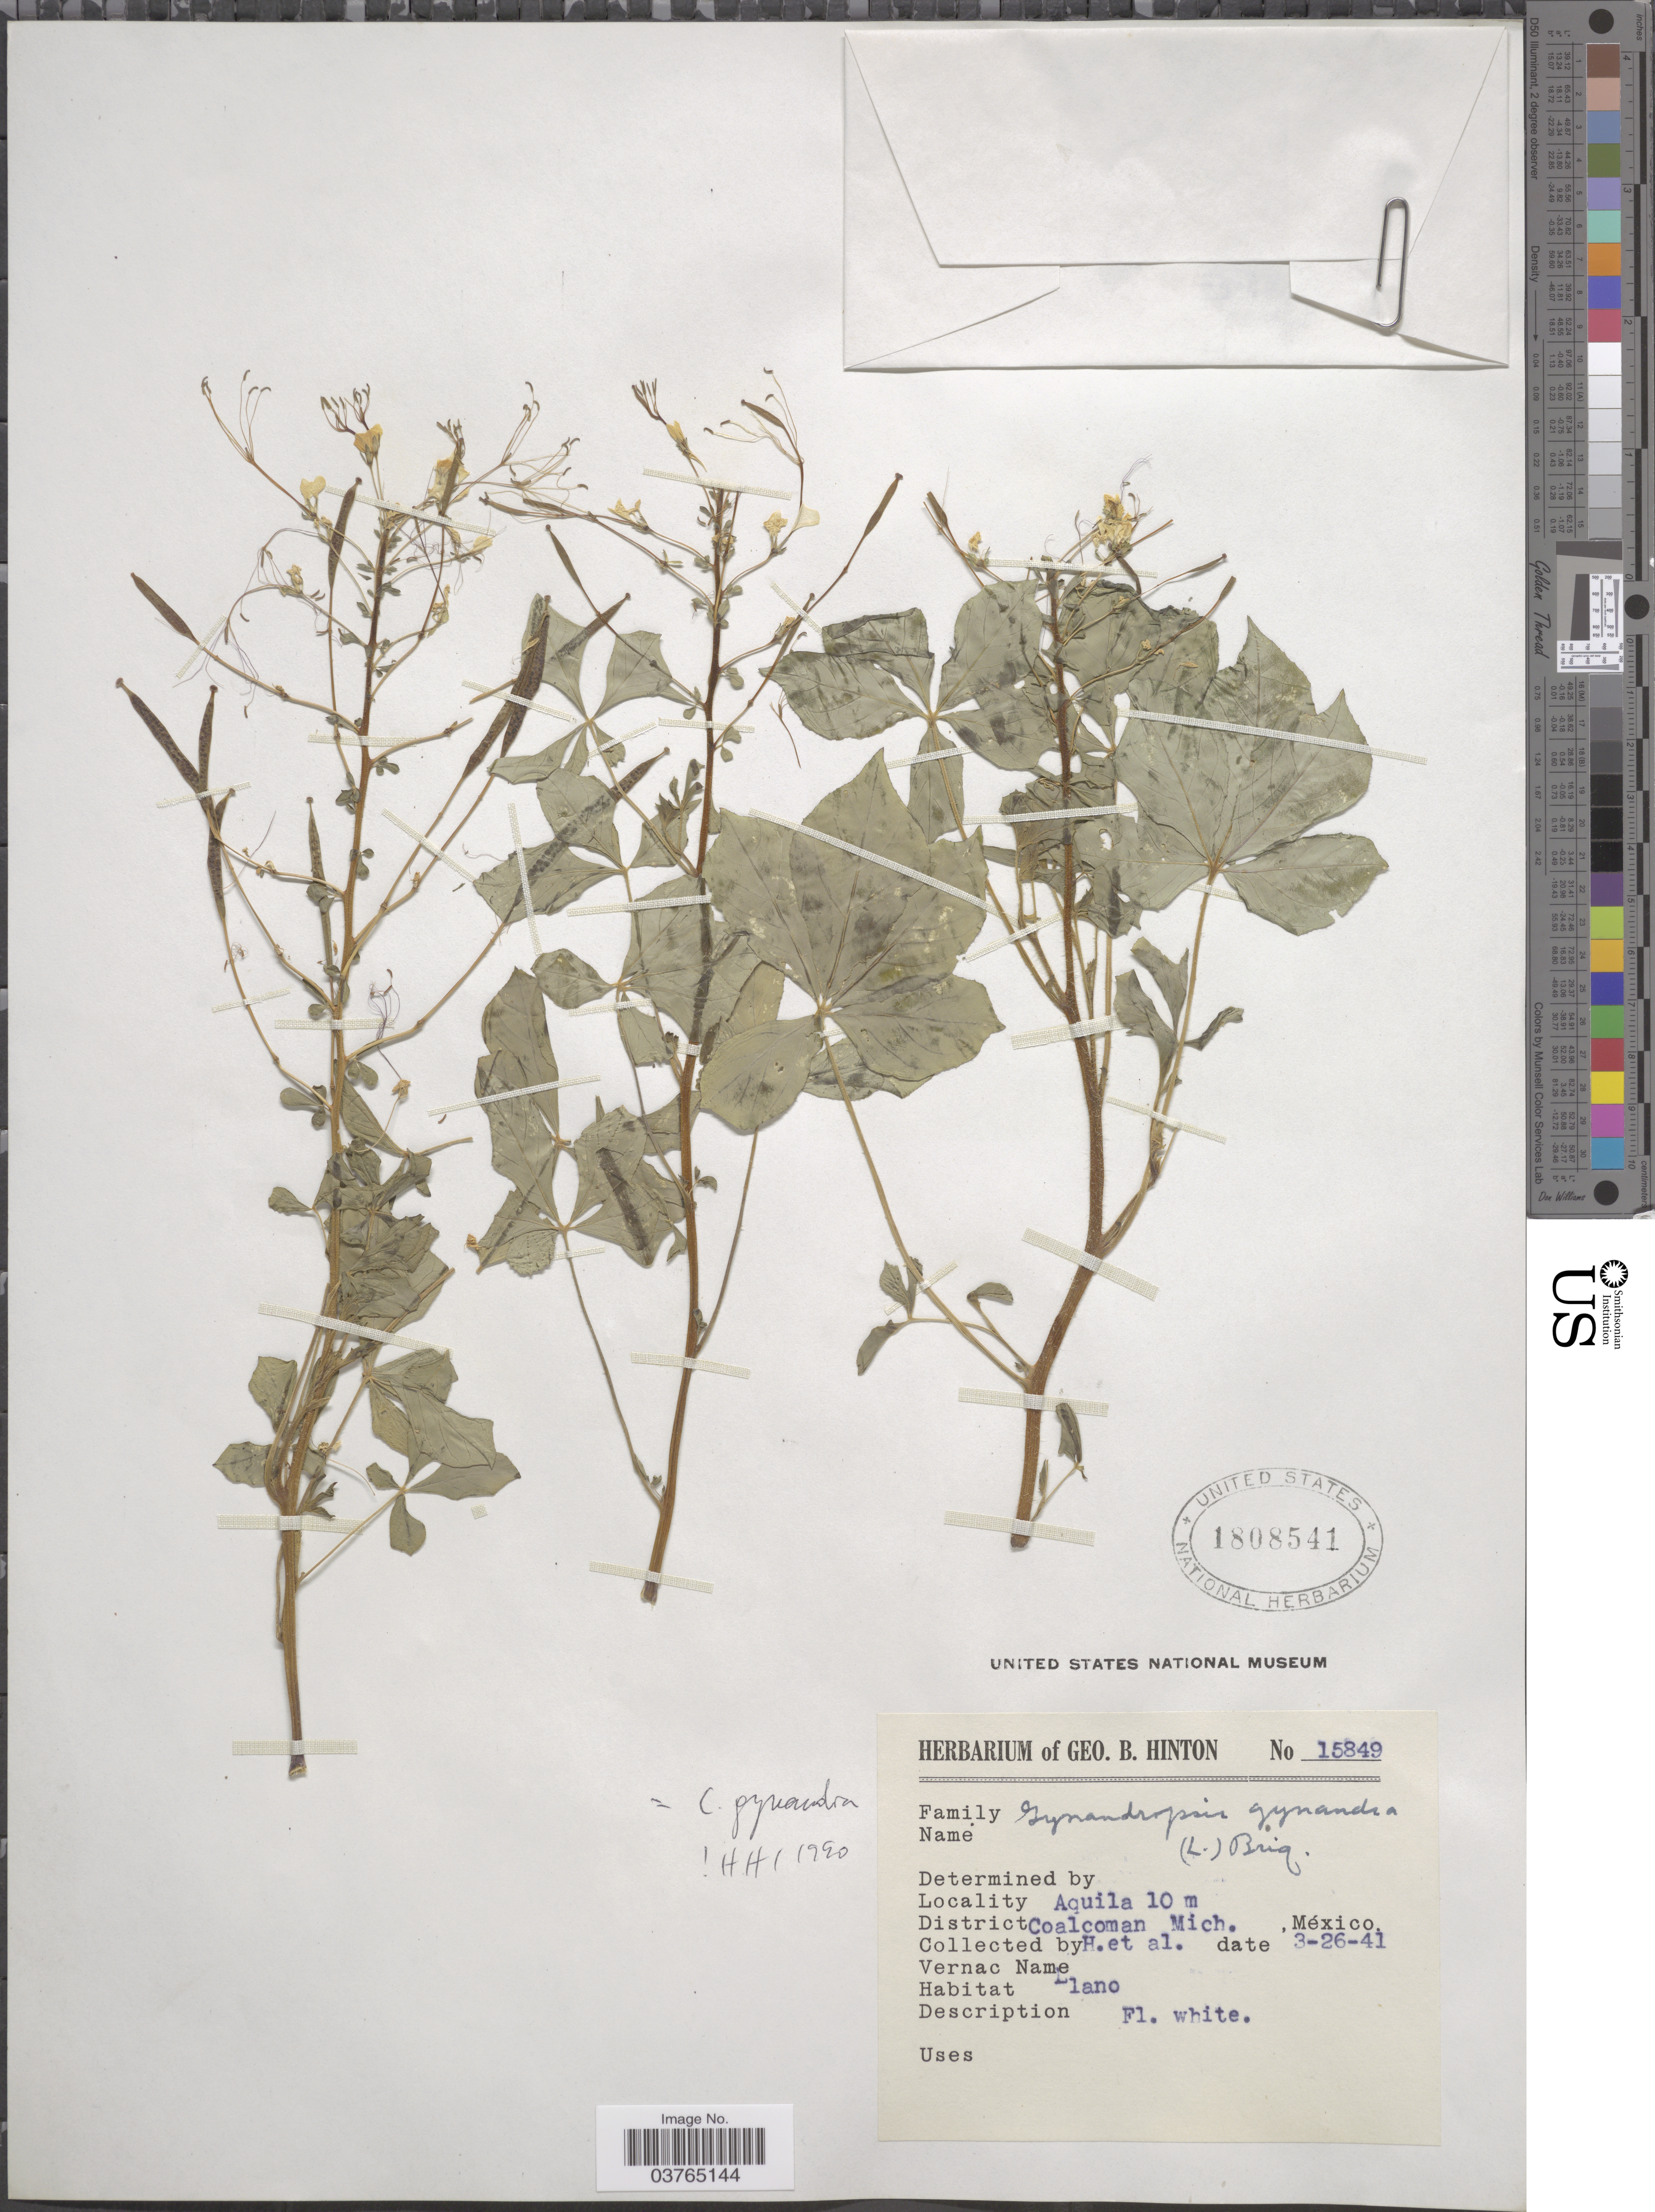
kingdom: Plantae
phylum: Tracheophyta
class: Magnoliopsida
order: Brassicales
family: Cleomaceae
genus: Gynandropsis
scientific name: Gynandropsis gynandra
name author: (L.) Briq.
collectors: G. B. Hinton & et al.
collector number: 15849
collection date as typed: Transcribed d/m/y: 26/3/41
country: Mexico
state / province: Michoacán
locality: Aquila. District Coalcoman.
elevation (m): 10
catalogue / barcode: US 1808541